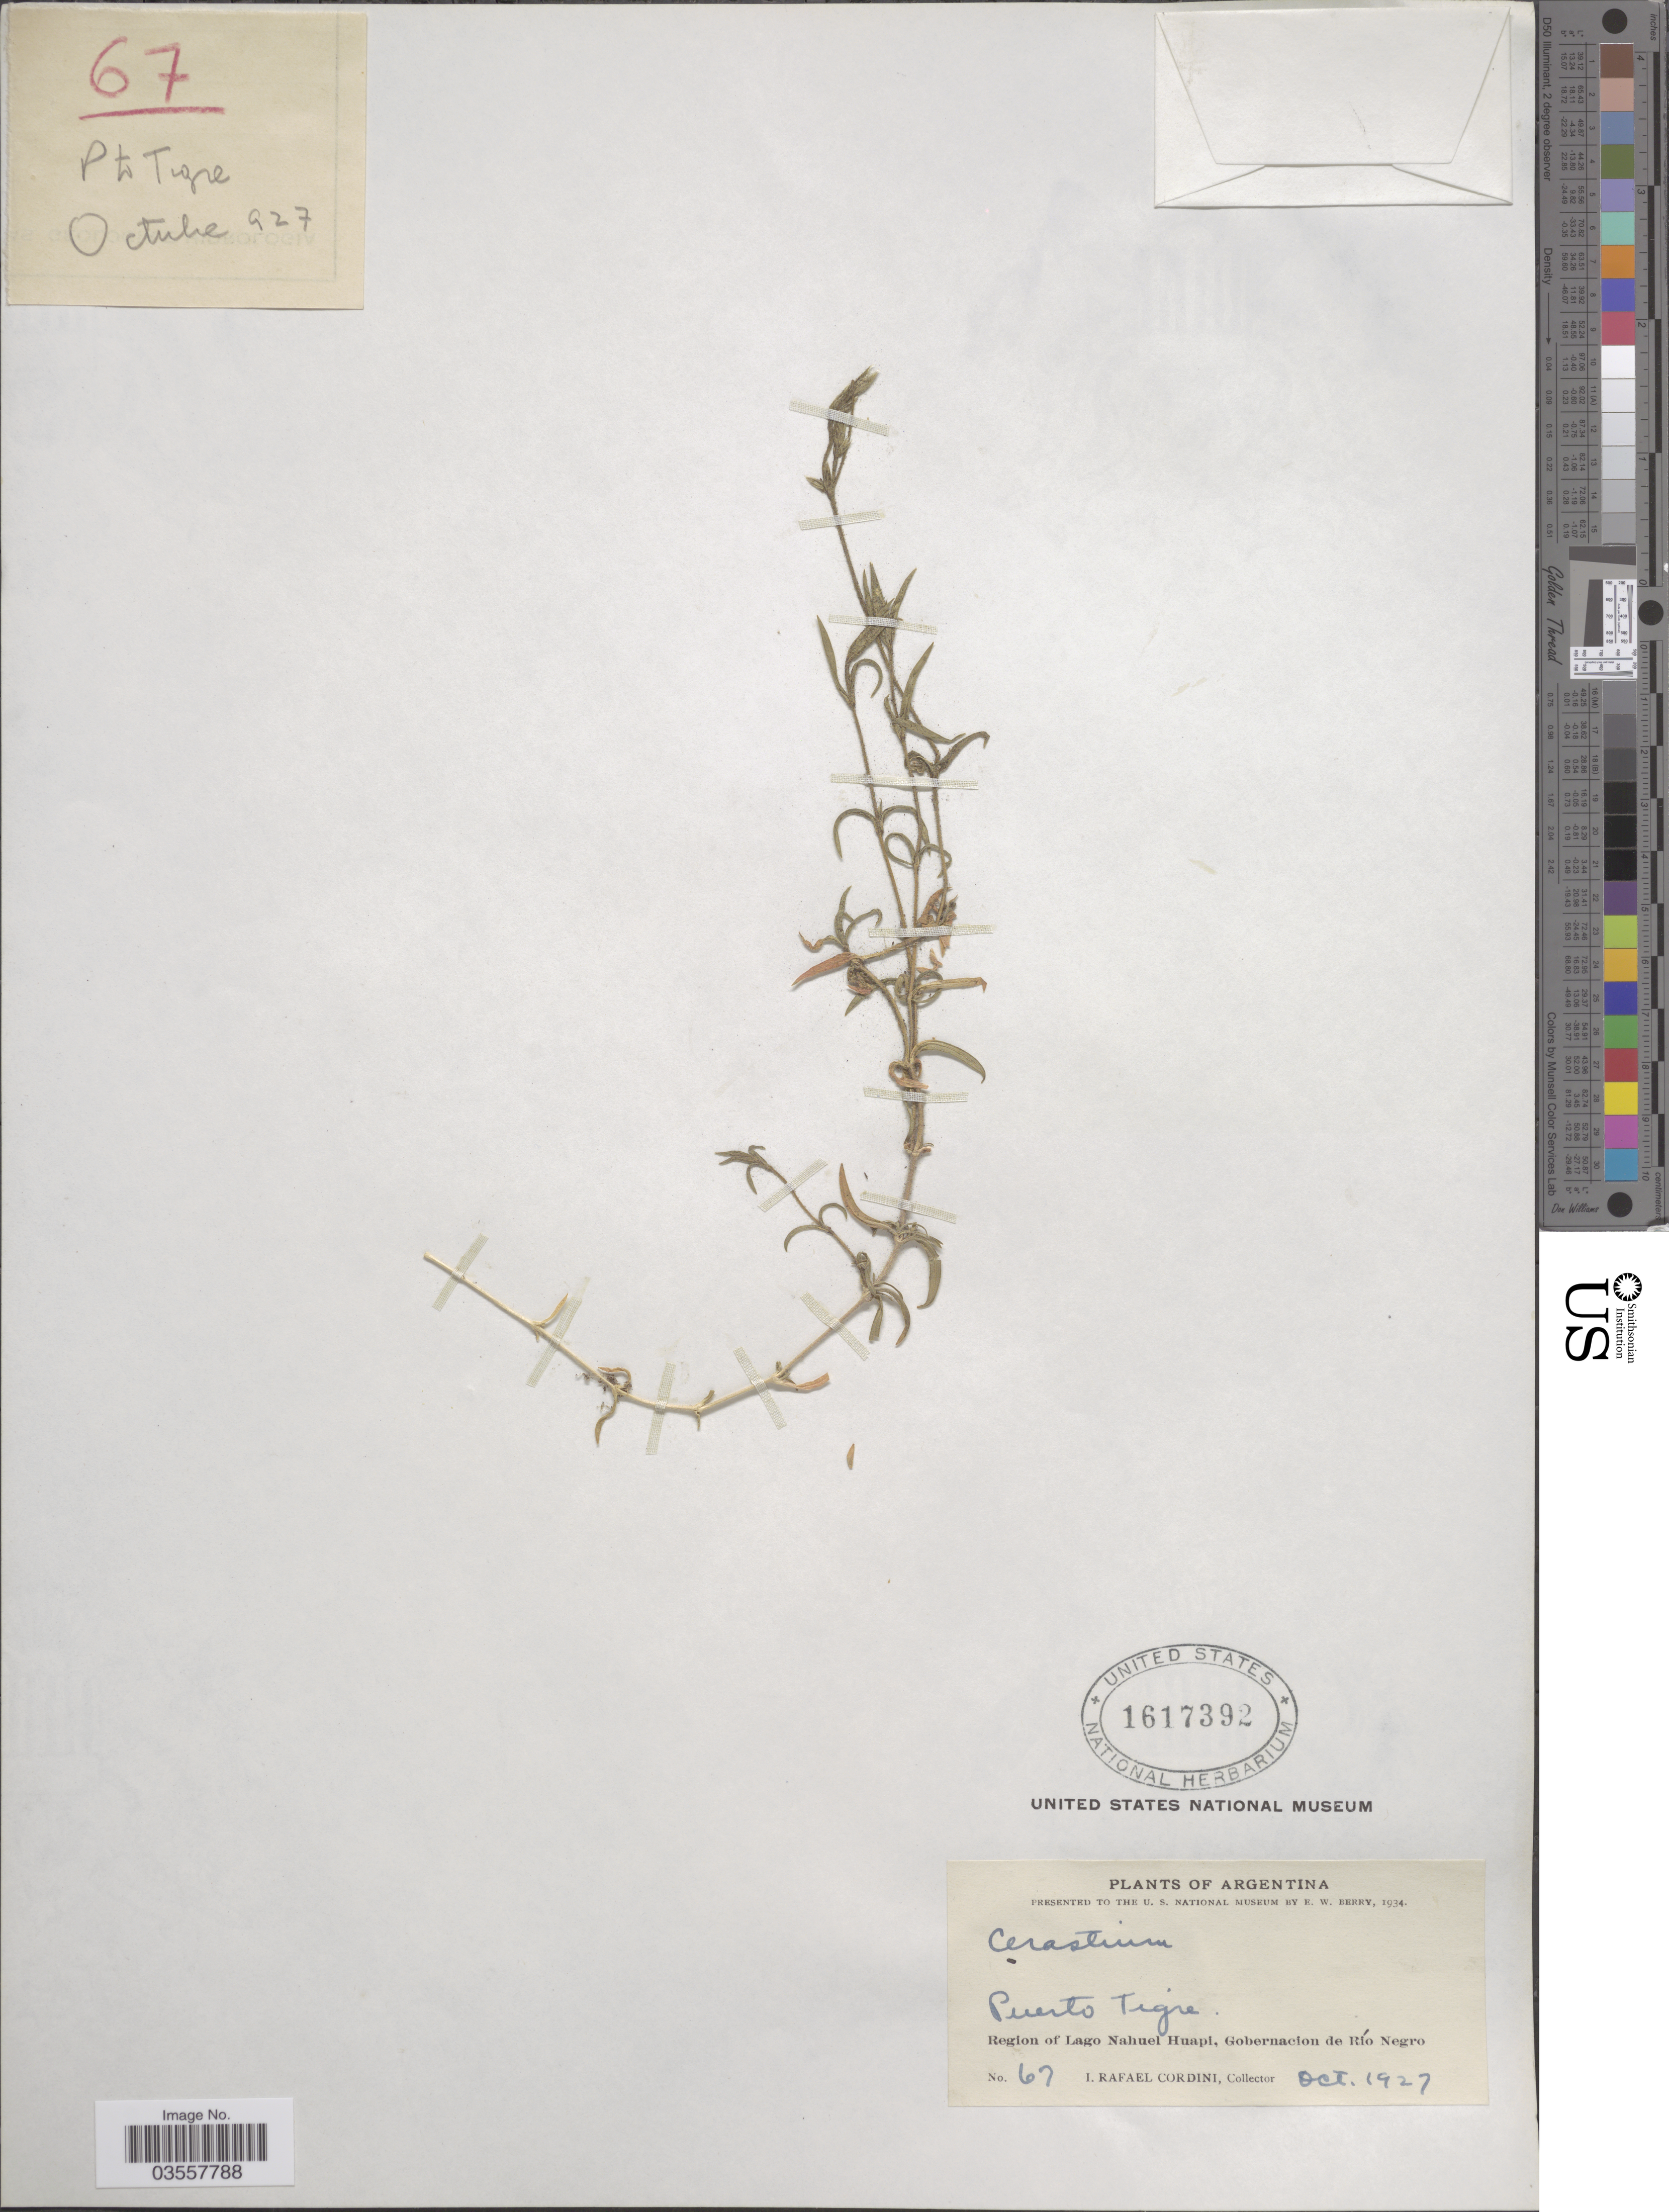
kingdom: Plantae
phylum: Tracheophyta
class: Magnoliopsida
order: Caryophyllales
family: Caryophyllaceae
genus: Cerastium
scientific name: Cerastium sp.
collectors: I. Cordini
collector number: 67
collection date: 1927-10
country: Argentina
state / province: Rio Negro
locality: Puerto Tigre. Region of Lago Nahuel Huapi, Gobernacion de Río Negro.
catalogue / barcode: US 1617392